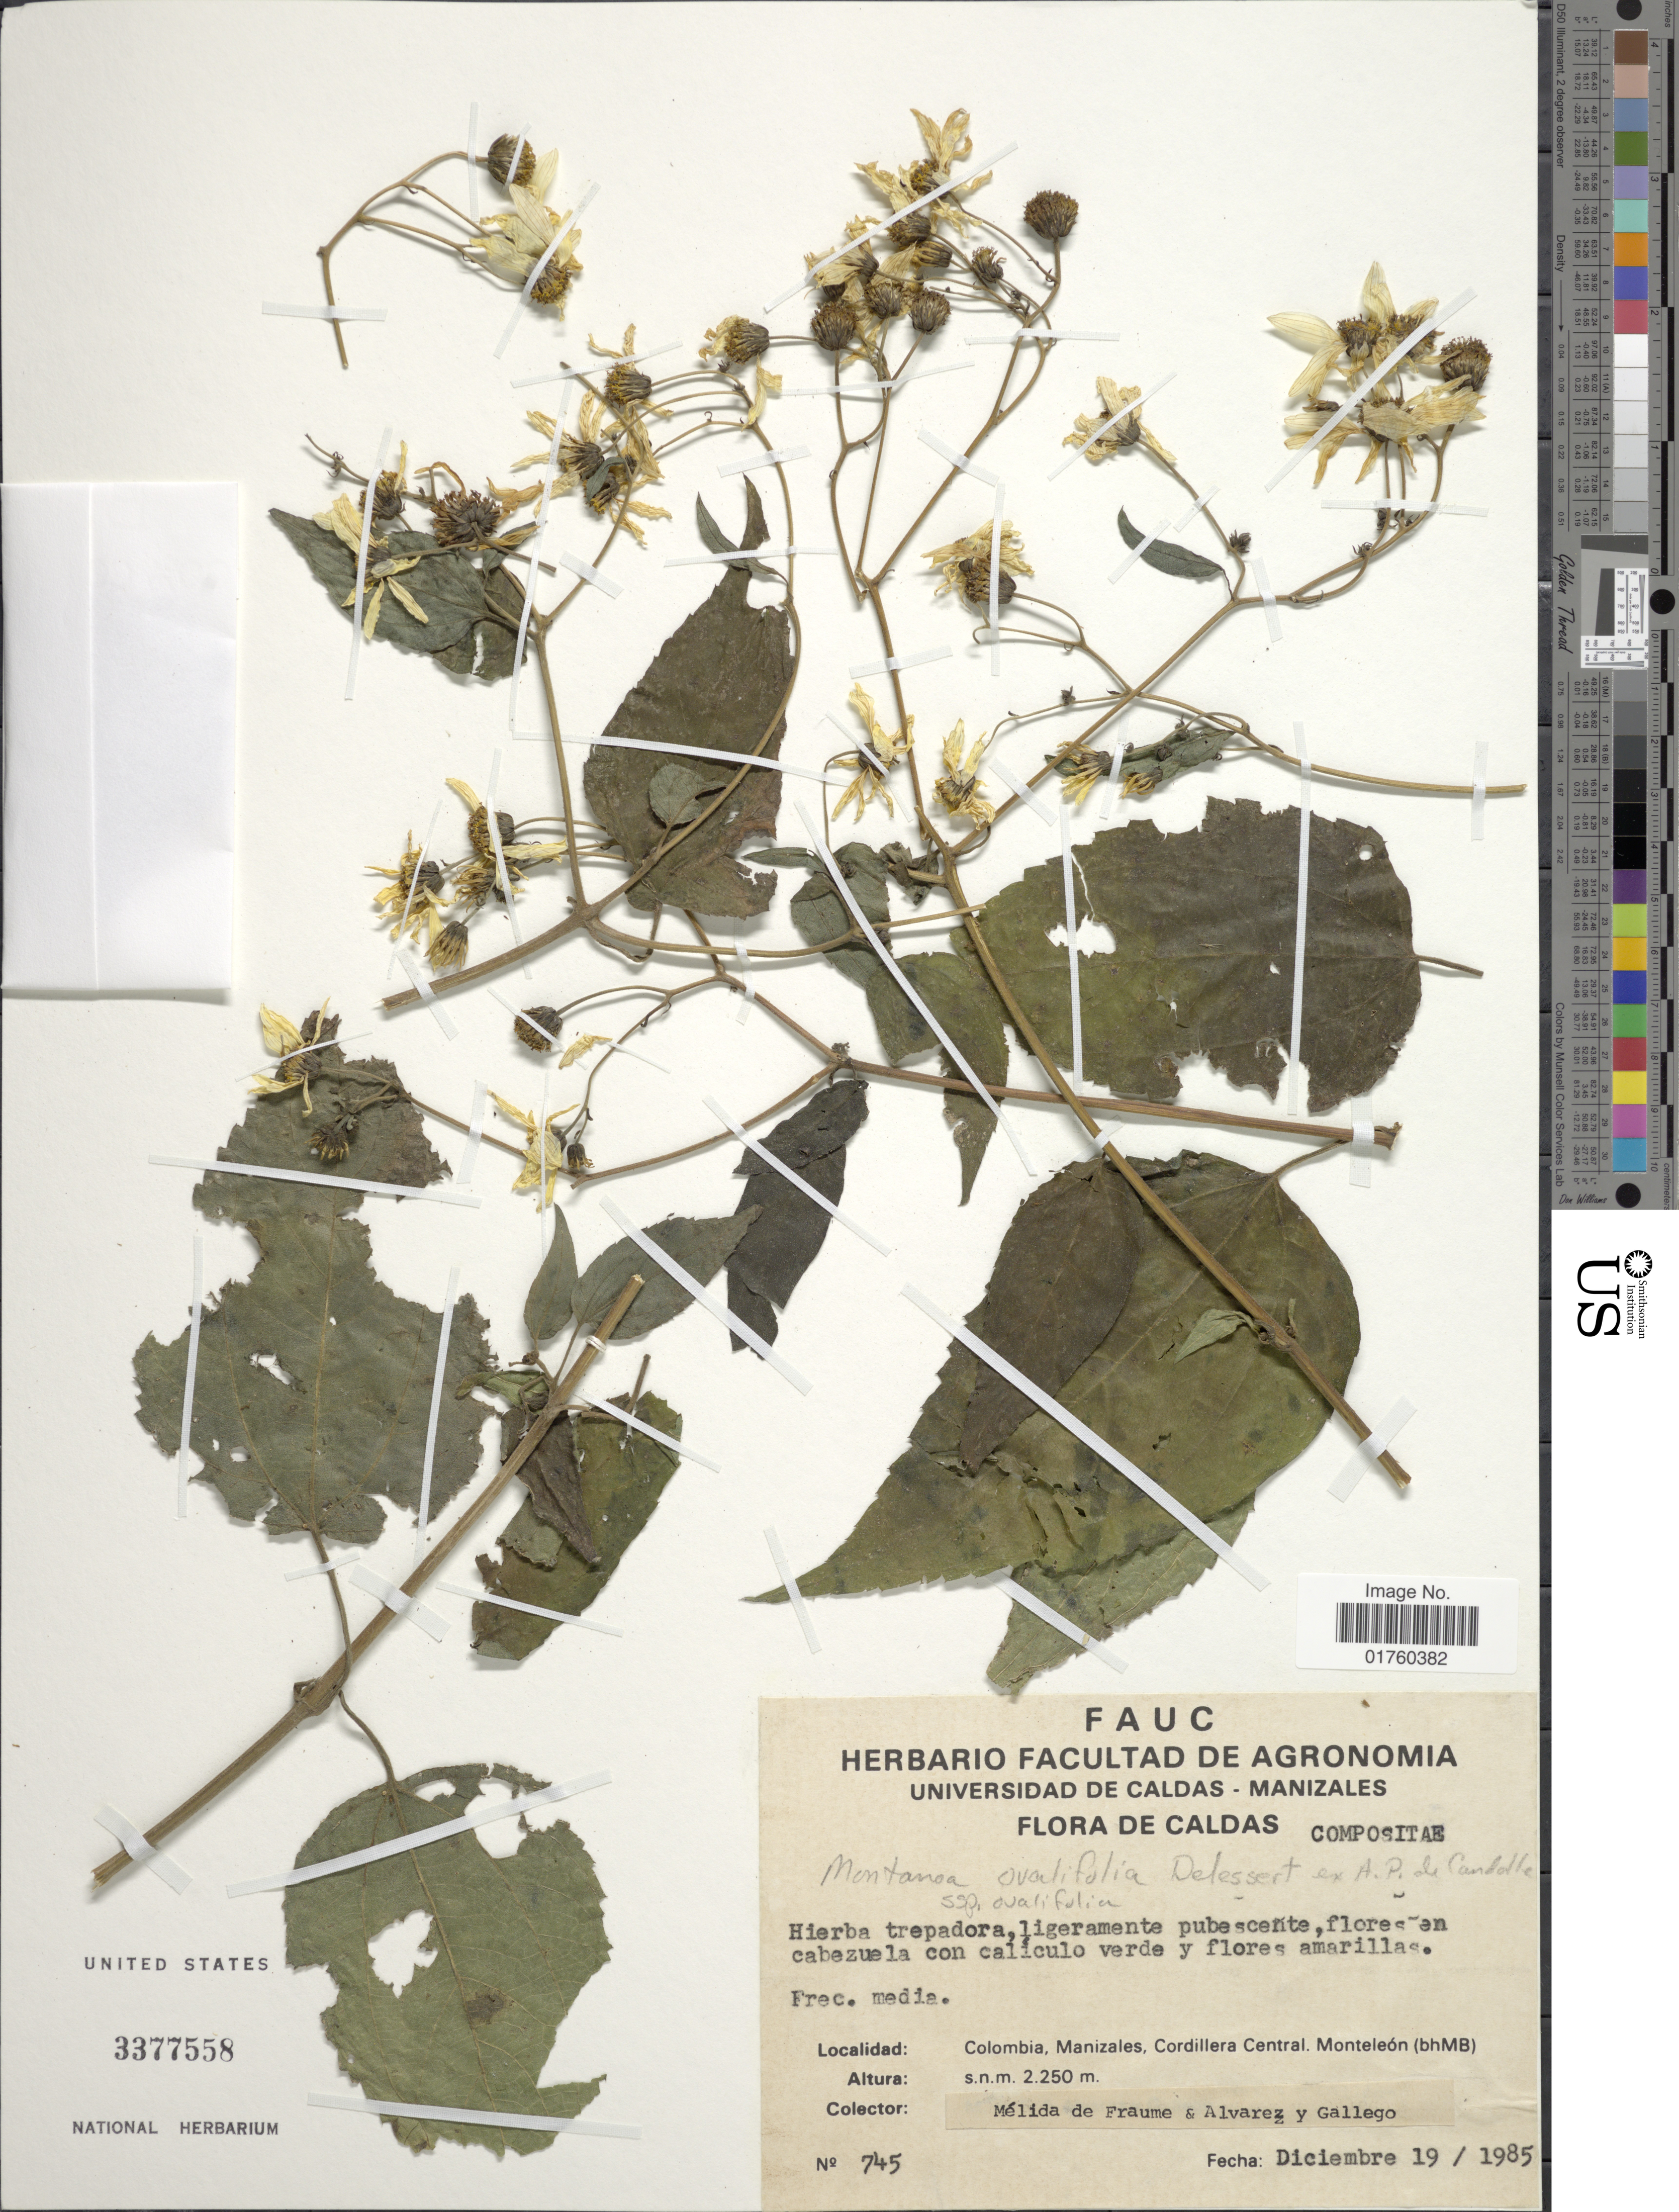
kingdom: Plantae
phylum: Tracheophyta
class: Magnoliopsida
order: Asterales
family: Asteraceae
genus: Montanoa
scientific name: Montanoa ovalifolia subsp. ovalifolia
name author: DC.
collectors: M. Fraume, -- Alvarez & -. Gallego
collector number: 745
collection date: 1985-12-19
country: Colombia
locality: Caldas, Manizales, Cordillera Central, Monteleon (hbMB)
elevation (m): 2250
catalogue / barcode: US 3377558